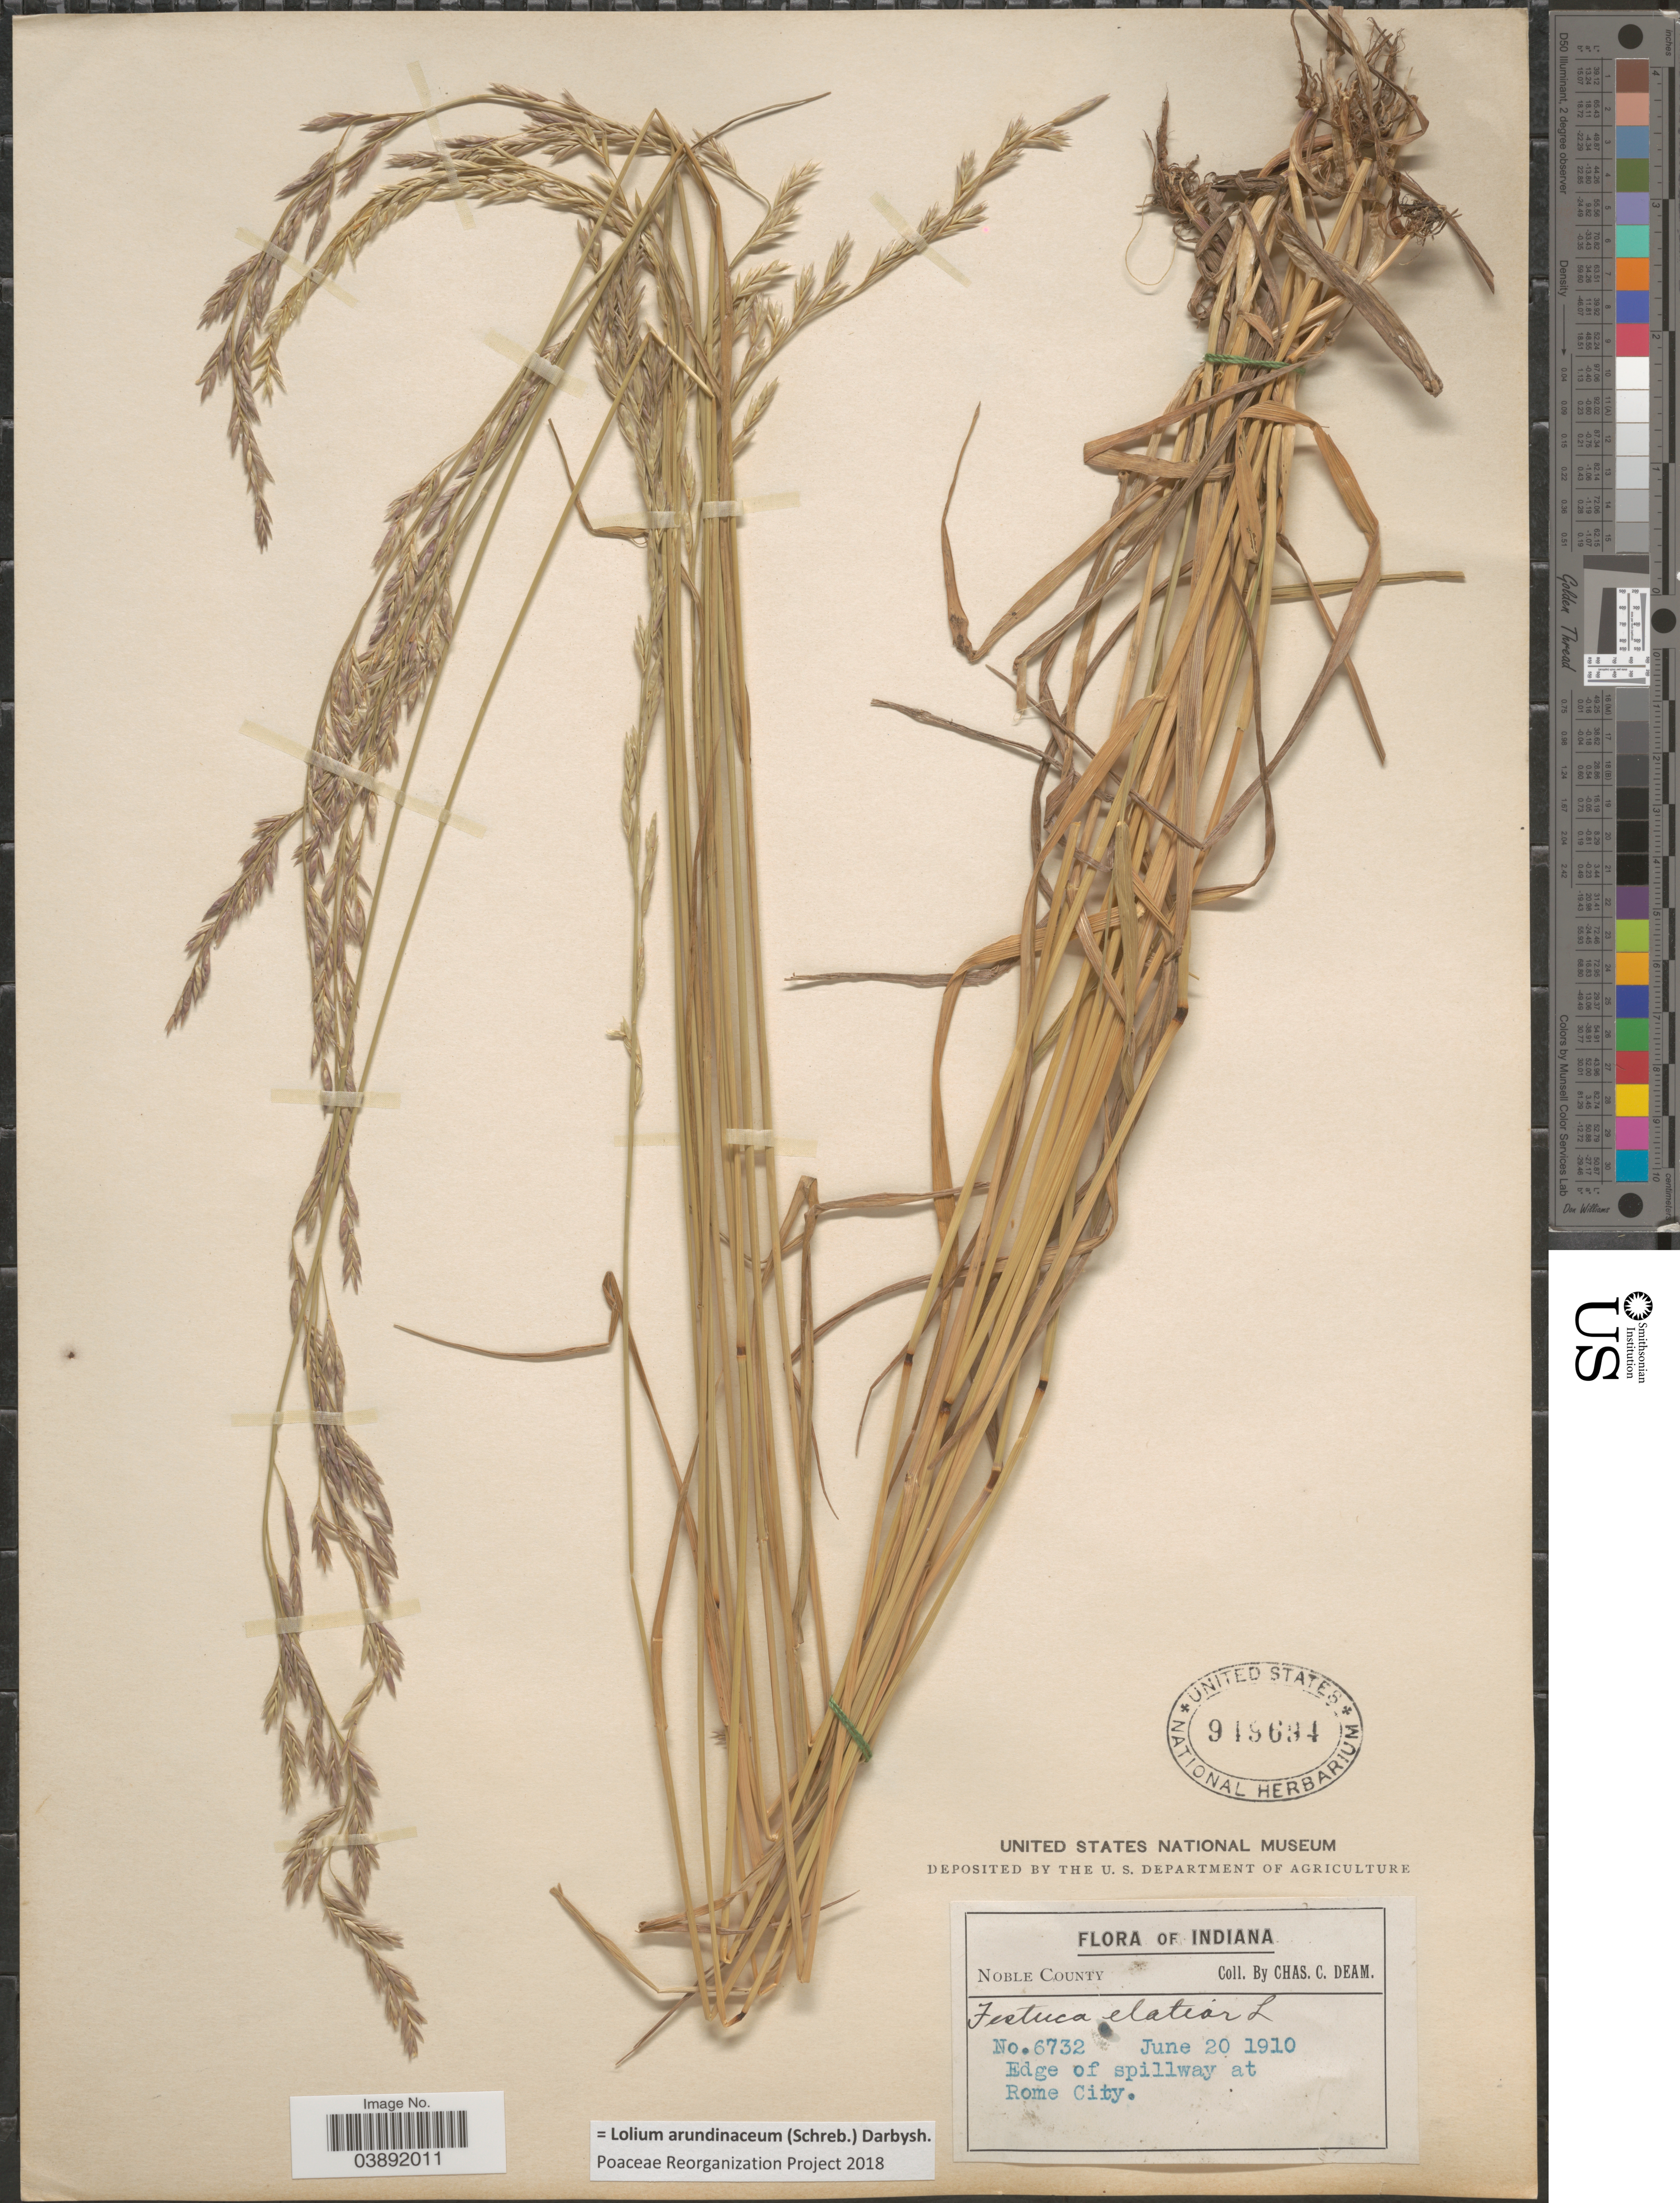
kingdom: Plantae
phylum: Tracheophyta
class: Liliopsida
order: Poales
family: Poaceae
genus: Lolium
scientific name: Lolium arundinaceum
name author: (Schreb.) Darbysh.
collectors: C. C. Deam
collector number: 6732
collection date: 1910-06-20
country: United States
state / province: Indiana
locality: Noble County. Edge of spillway at Rome City.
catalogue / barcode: US 949694